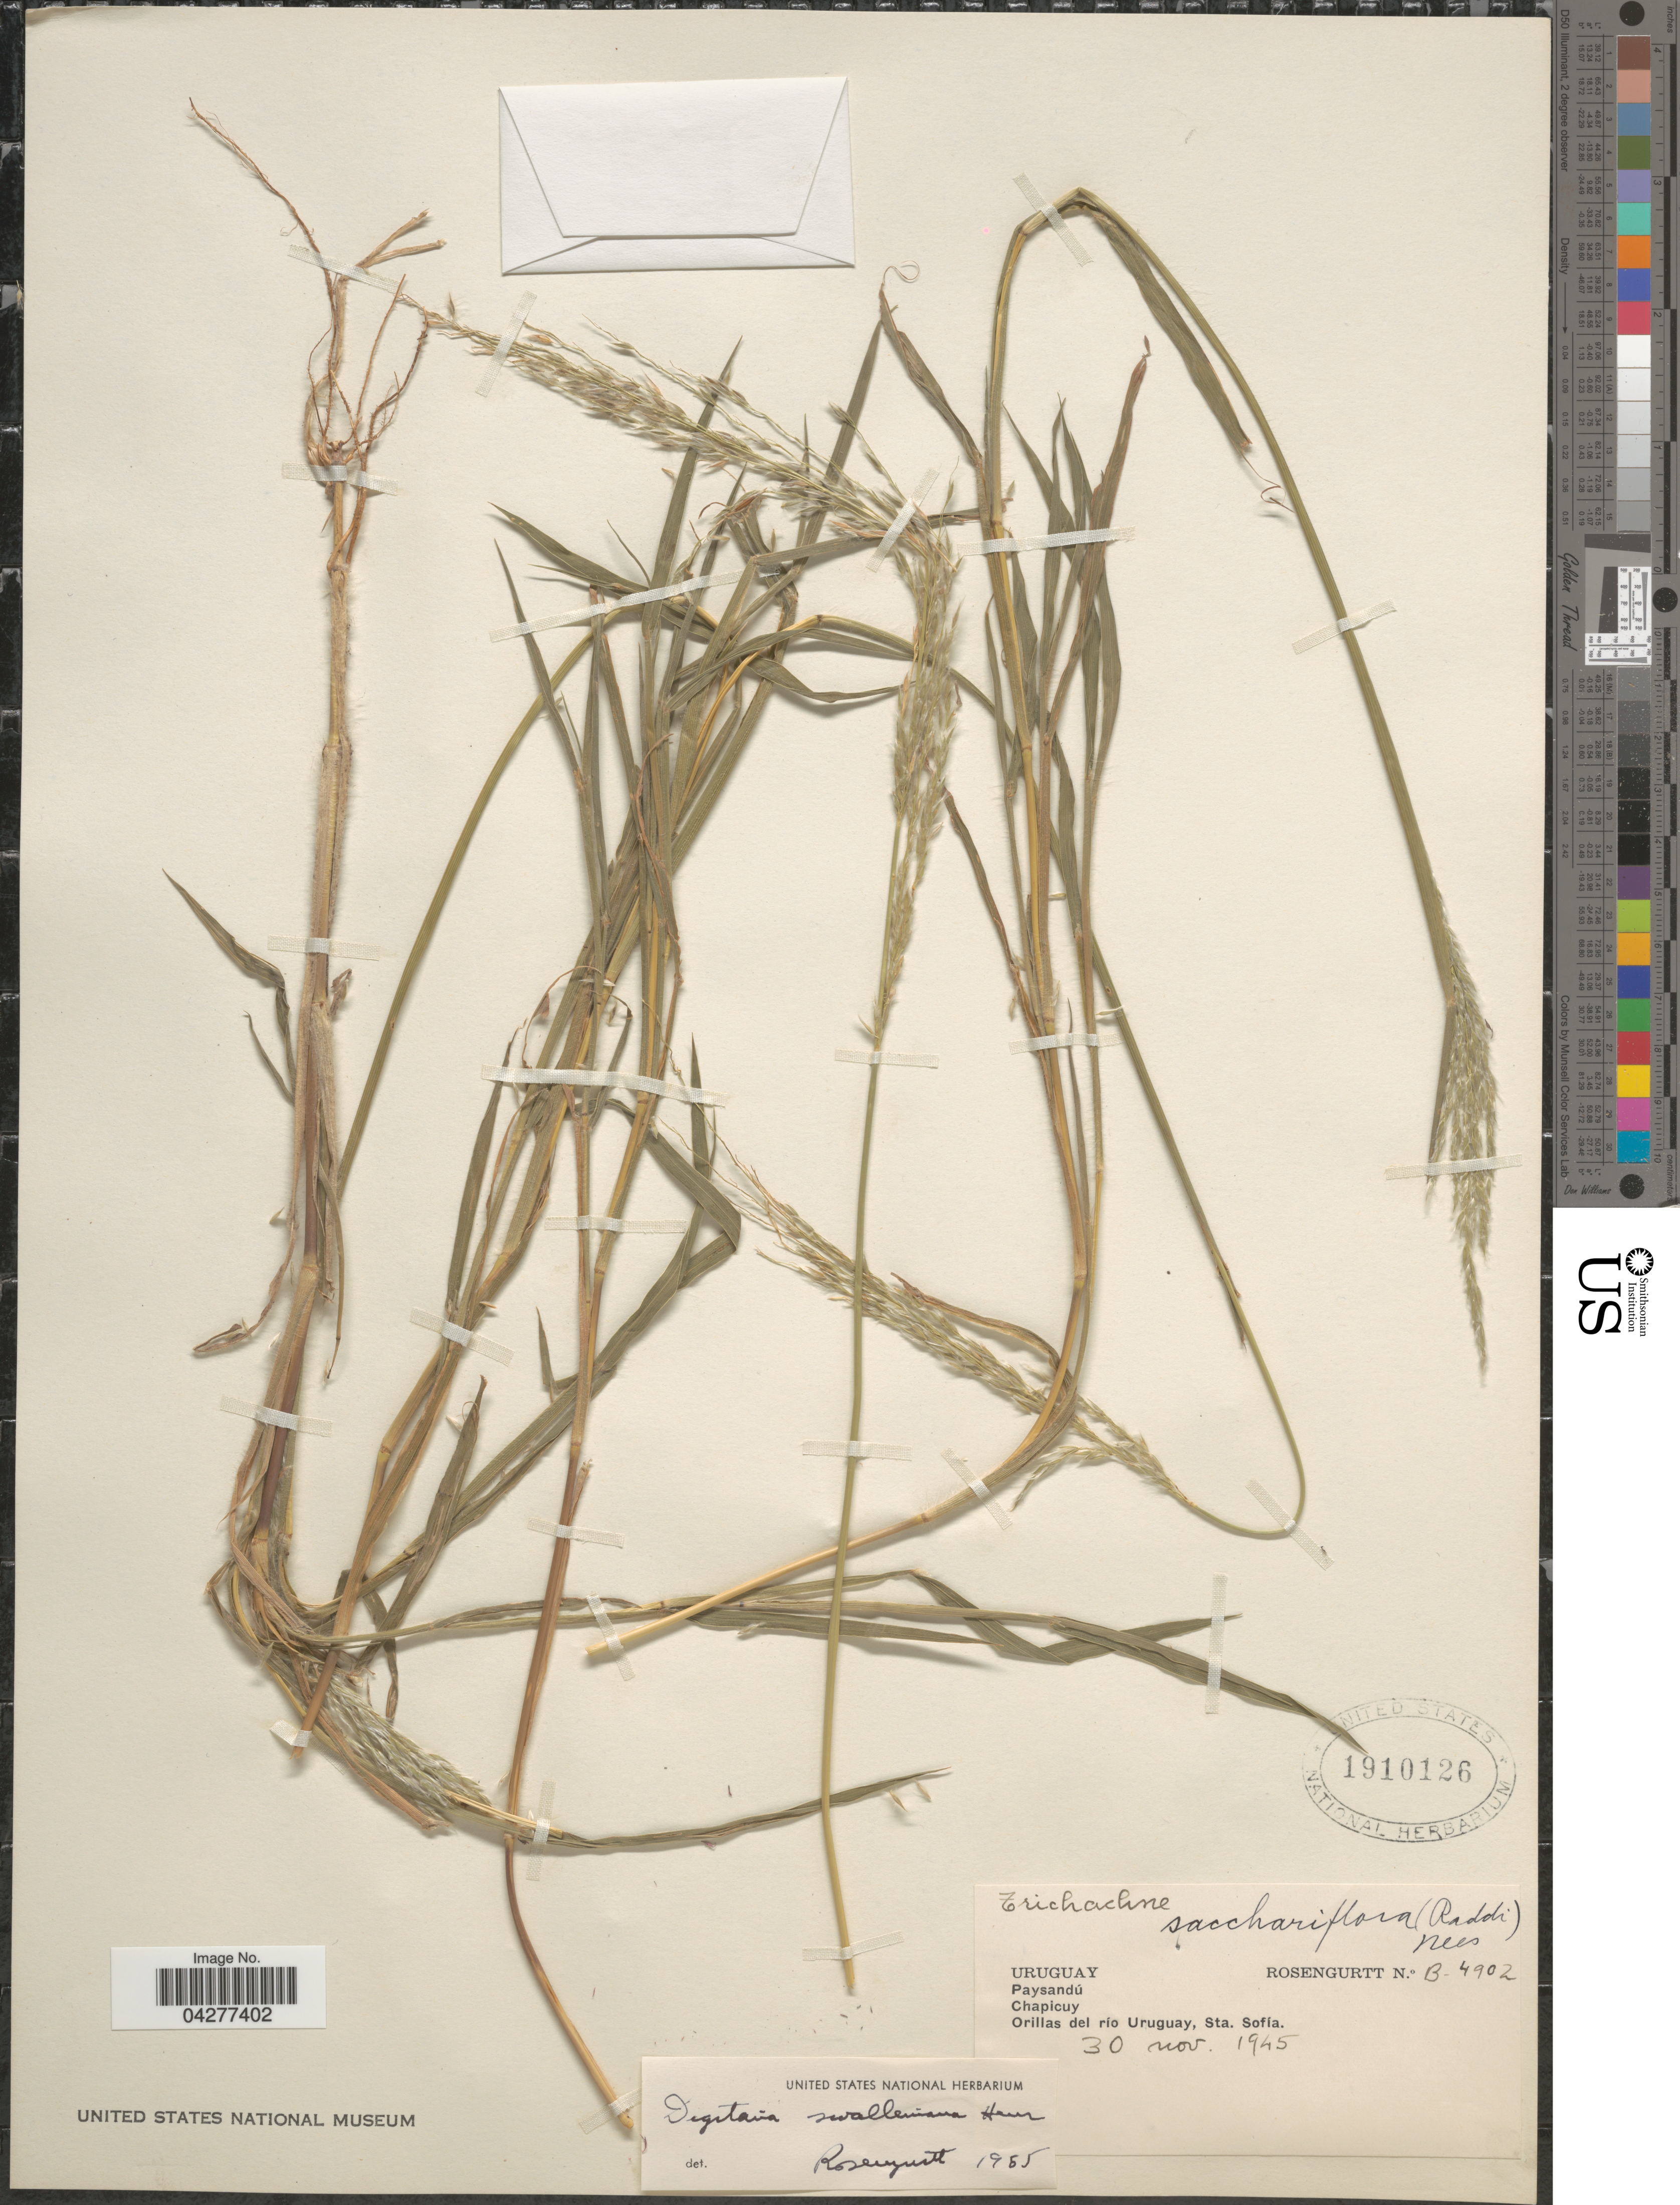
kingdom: Plantae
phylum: Tracheophyta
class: Liliopsida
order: Poales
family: Poaceae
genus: Digitaria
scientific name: Digitaria swalleniana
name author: Henr.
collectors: Rosengurtt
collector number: B-4902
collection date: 1945-11-30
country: Uruguay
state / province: Paysandu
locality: Chapicuy. Orillas del río Uruguay, Sta. Sofía.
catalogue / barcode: US 1910126